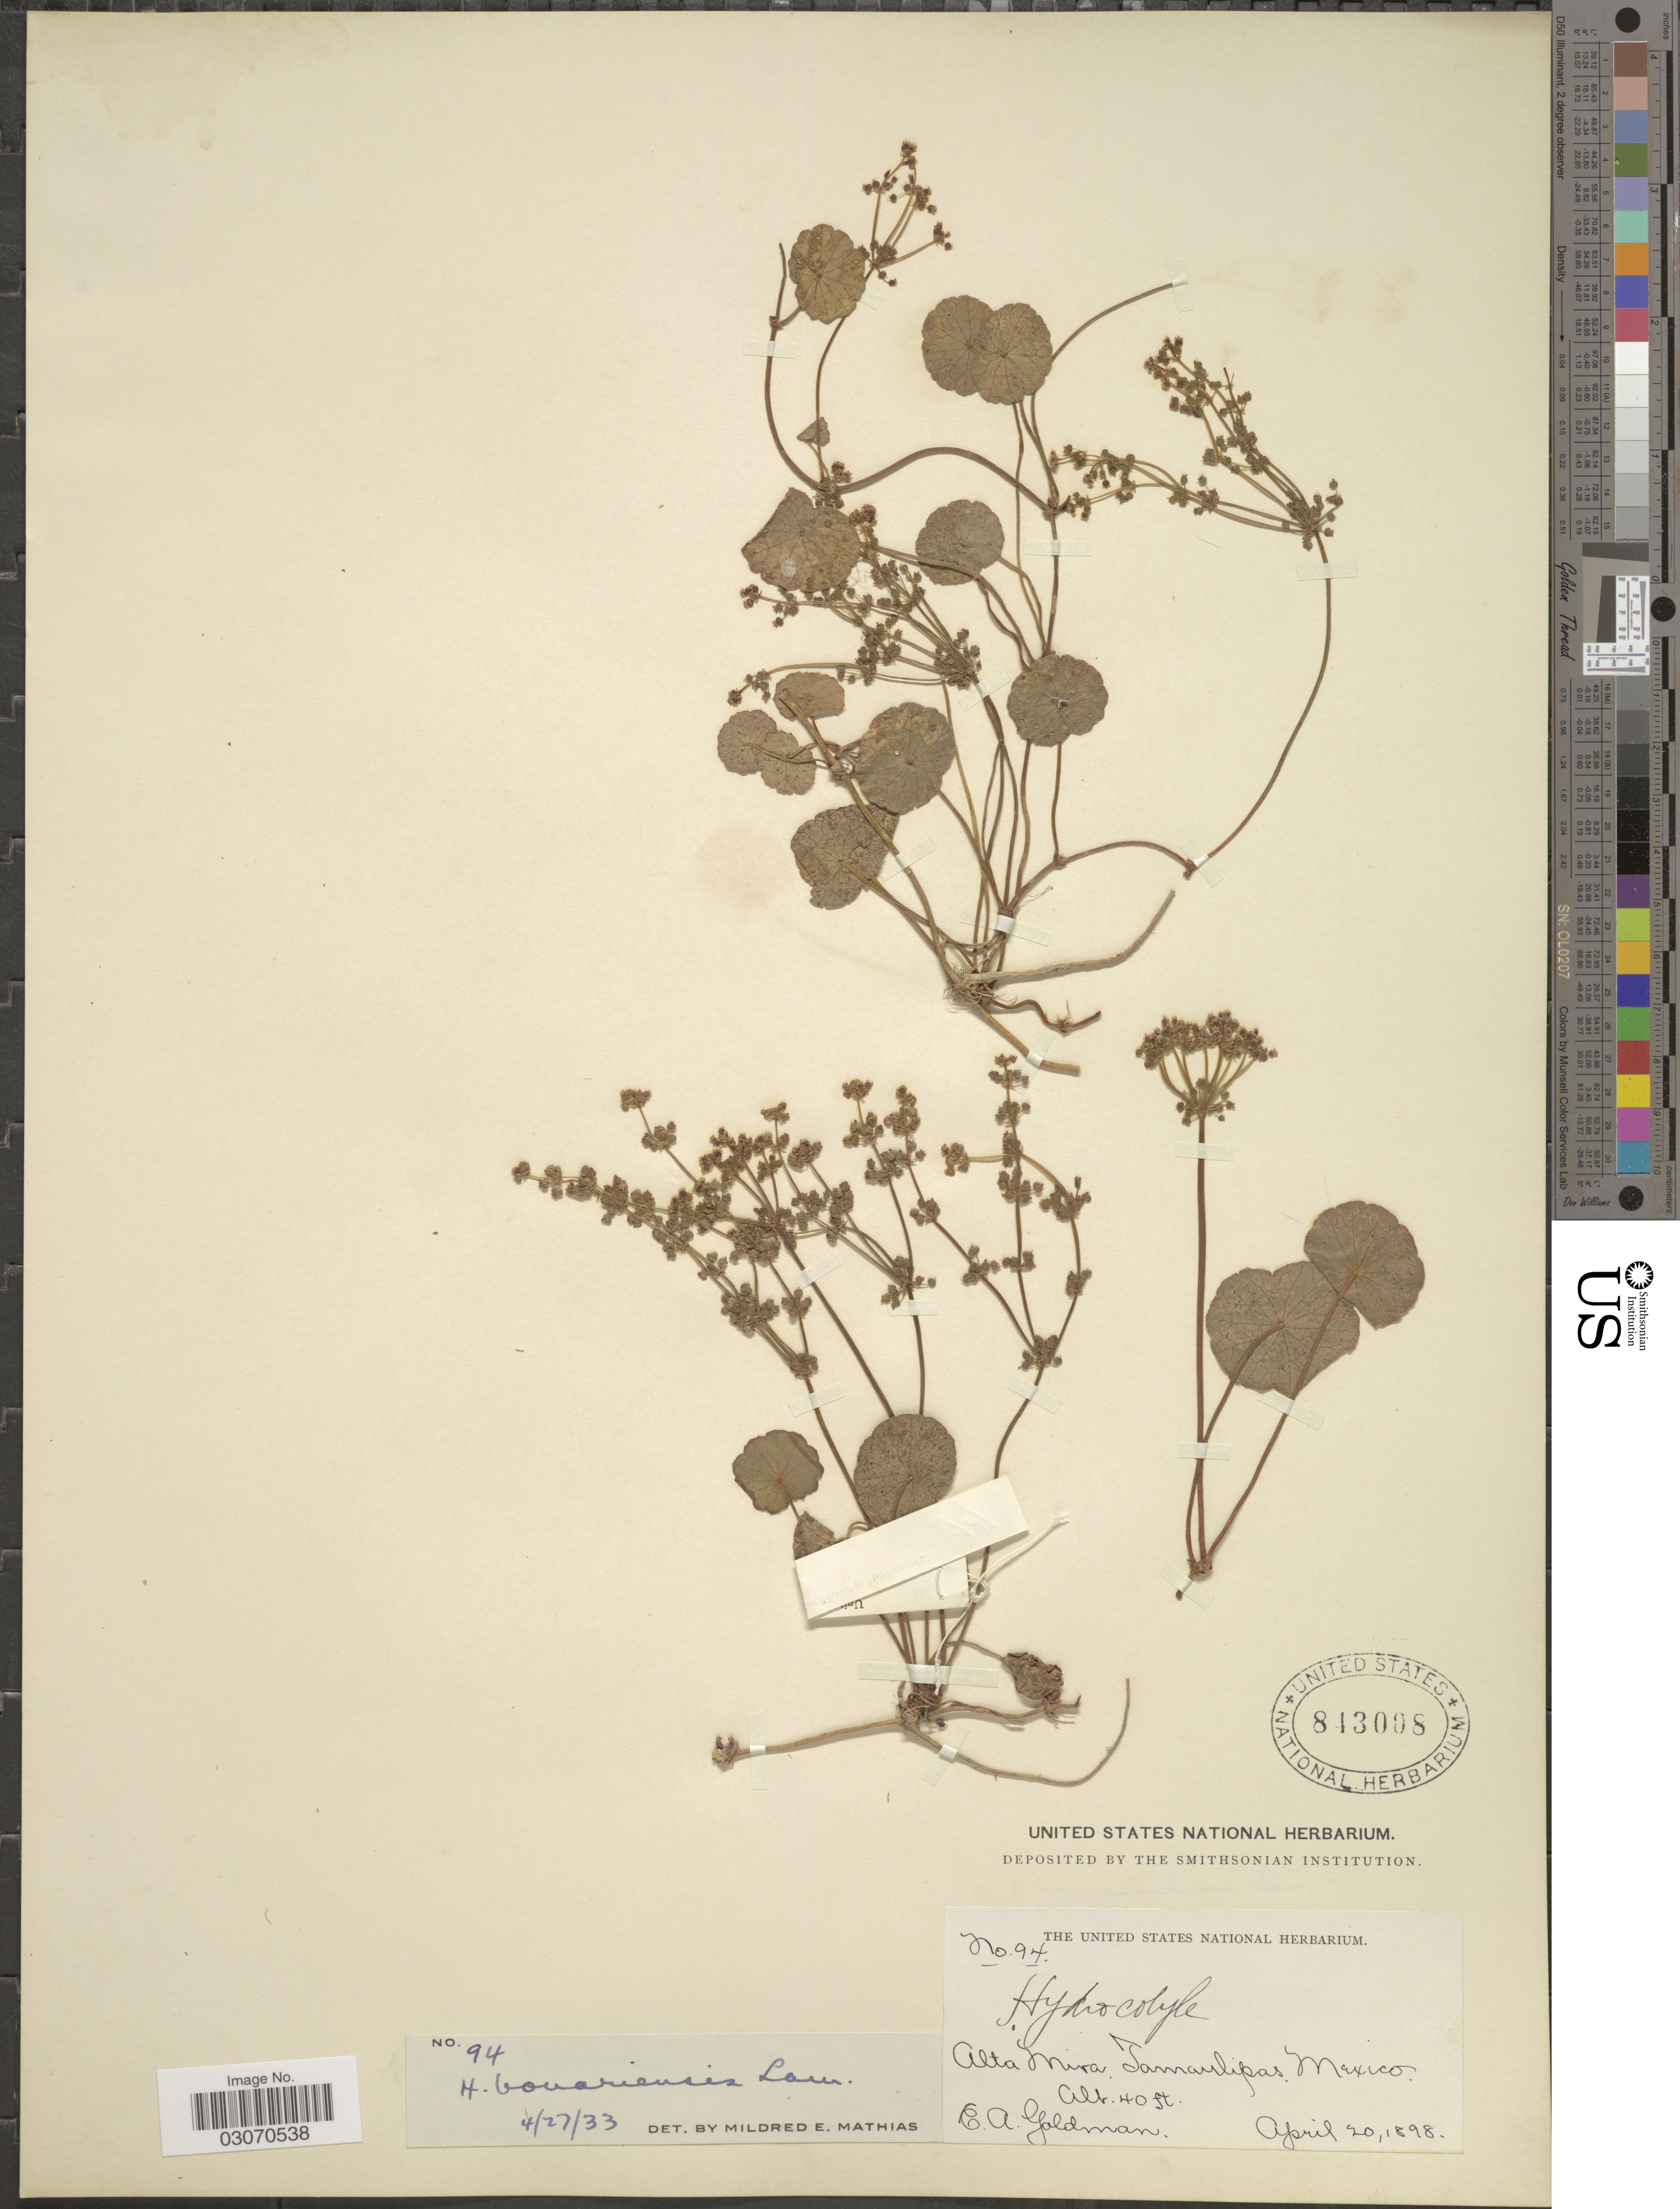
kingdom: Plantae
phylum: Tracheophyta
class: Magnoliopsida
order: Apiales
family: Araliaceae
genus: Hydrocotyle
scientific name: Hydrocotyle bonariensis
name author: Lam.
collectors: E. A. Goldman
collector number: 94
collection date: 1898-04-20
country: Mexico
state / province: Tamaulipas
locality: Alta Mira.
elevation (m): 12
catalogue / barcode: US 843008